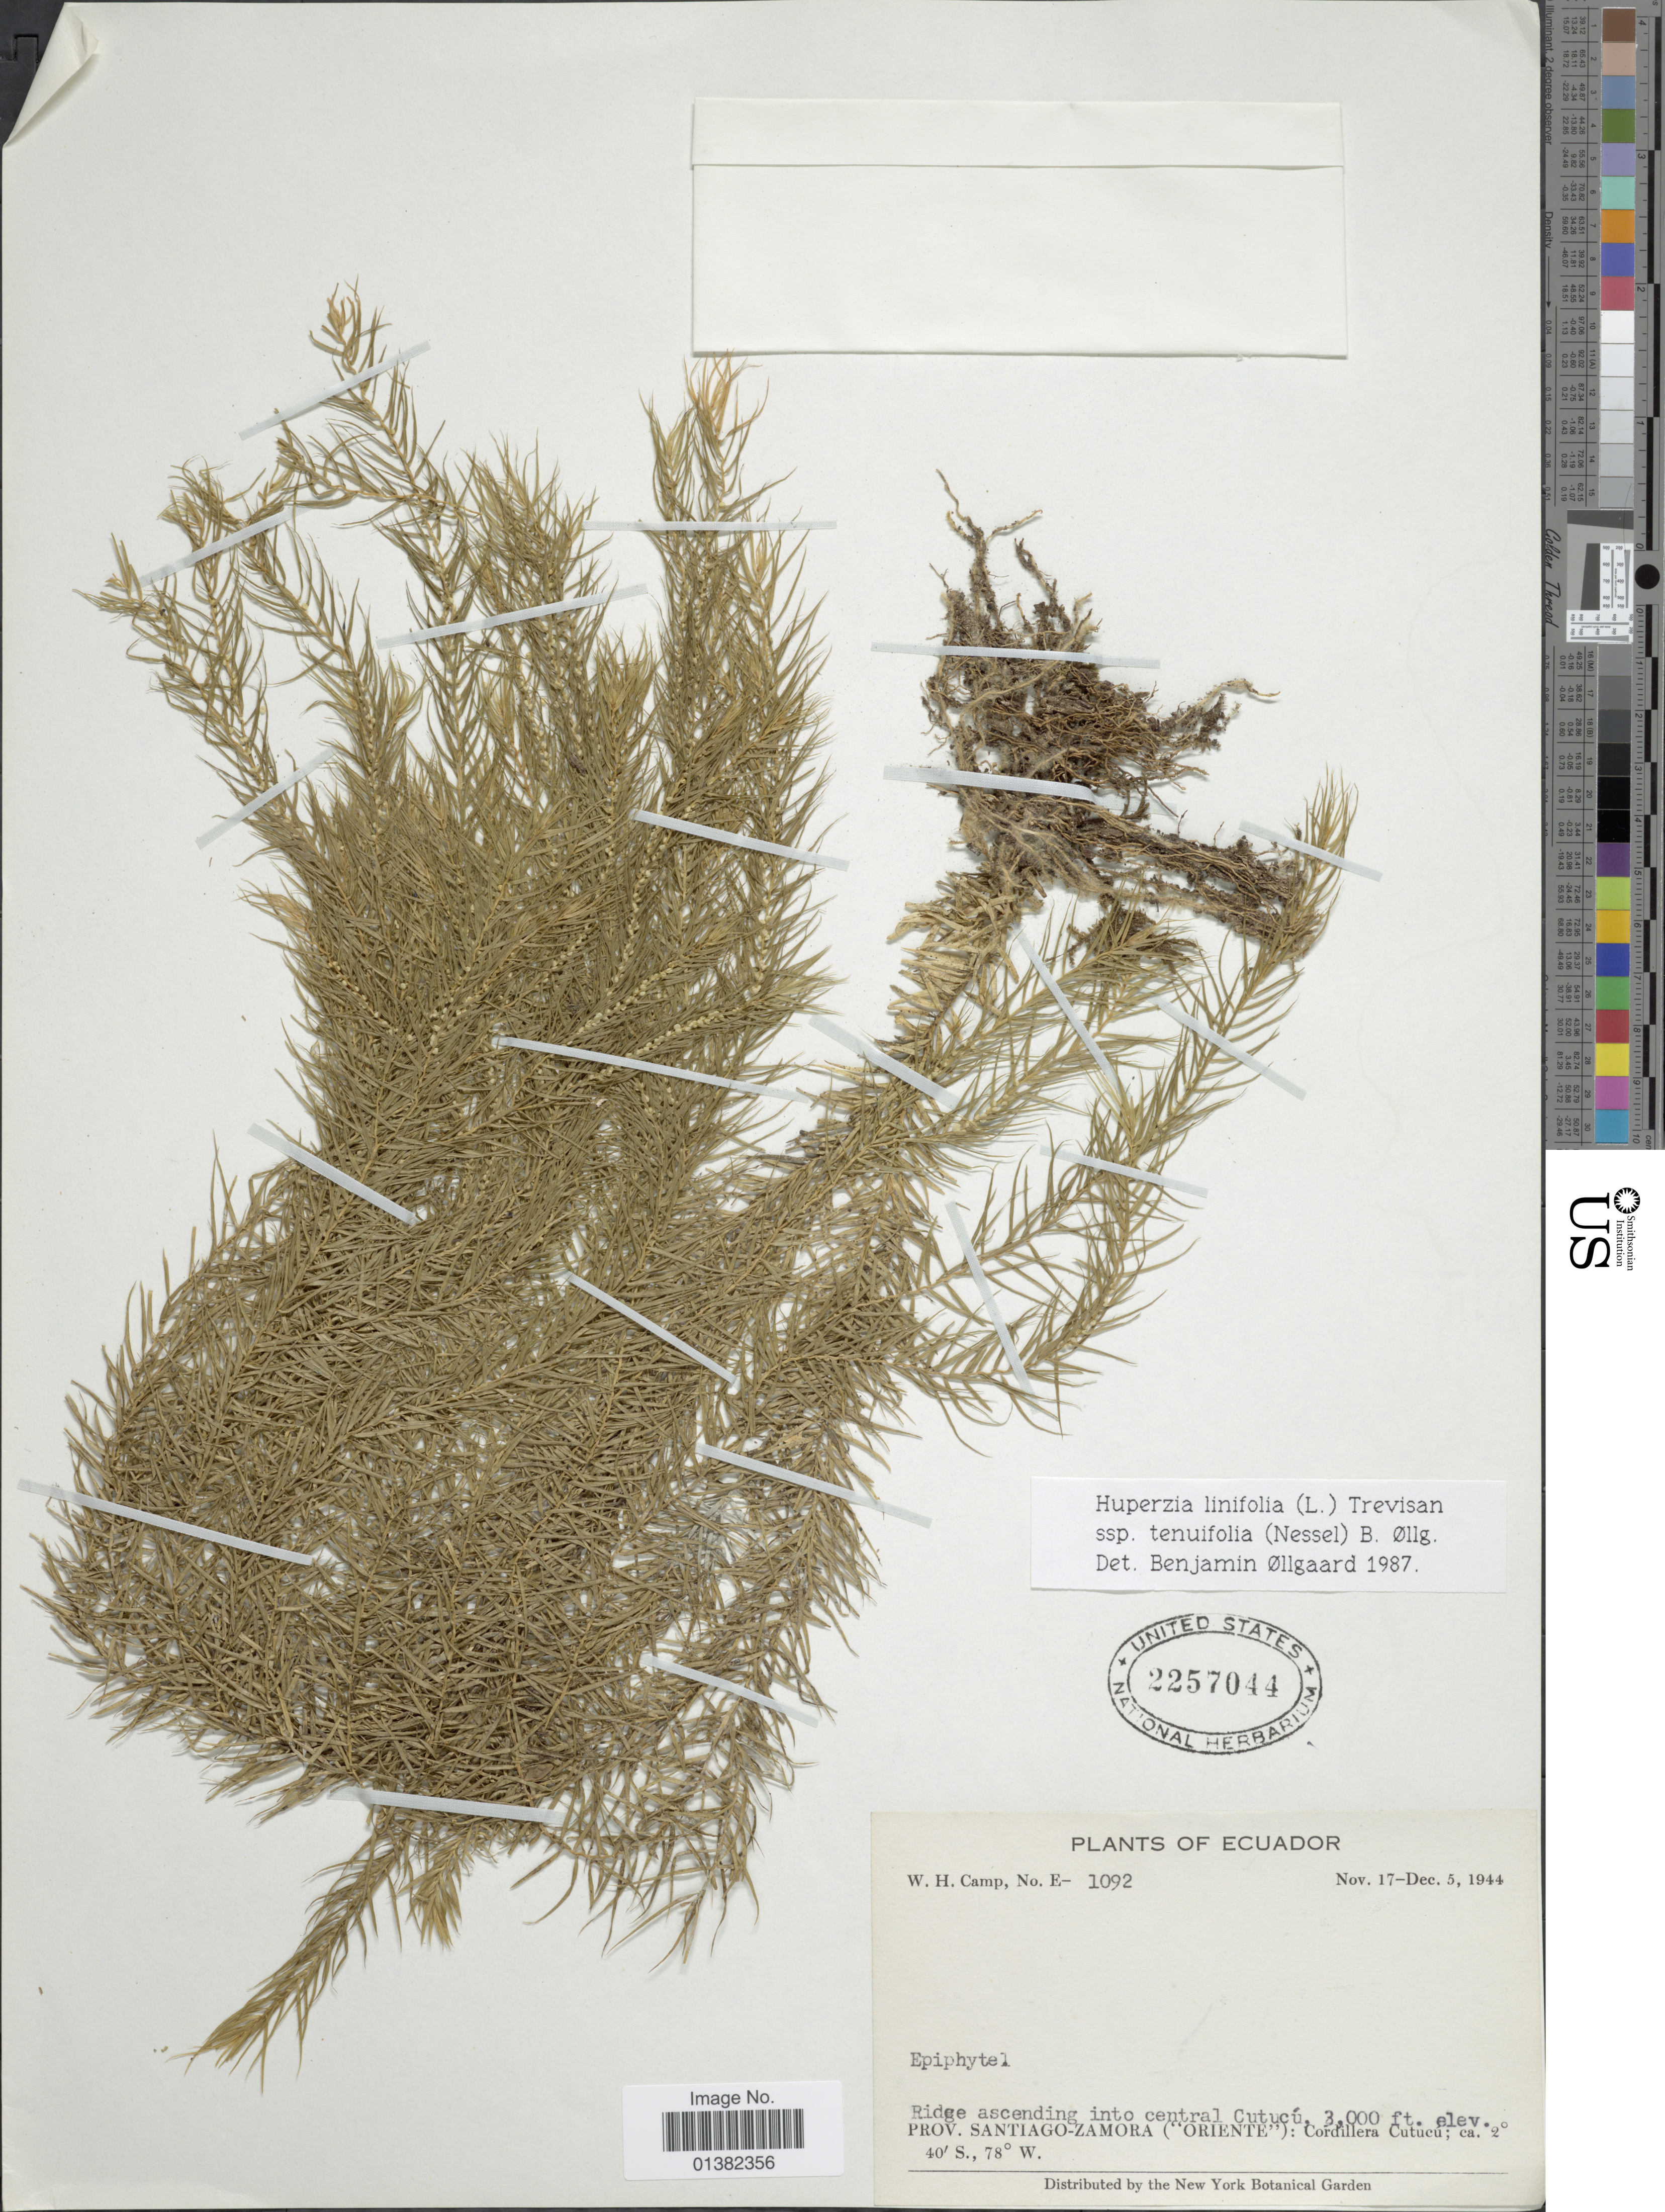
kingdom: Plantae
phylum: Tracheophyta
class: Lycopodiopsida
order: Lycopodiales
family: Lycopodiaceae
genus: Phlegmariurus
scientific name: Phlegmariurus linifolius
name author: (L.) B. Øllg.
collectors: W. H. Camp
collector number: E-1092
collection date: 1944-11-17/1944-12-05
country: Ecuador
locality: Ridge ascending into central Cutucú, Prov. Santiago-Zamora ("Oriente"): Cordillera Cutucu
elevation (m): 914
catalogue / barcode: US 2257044